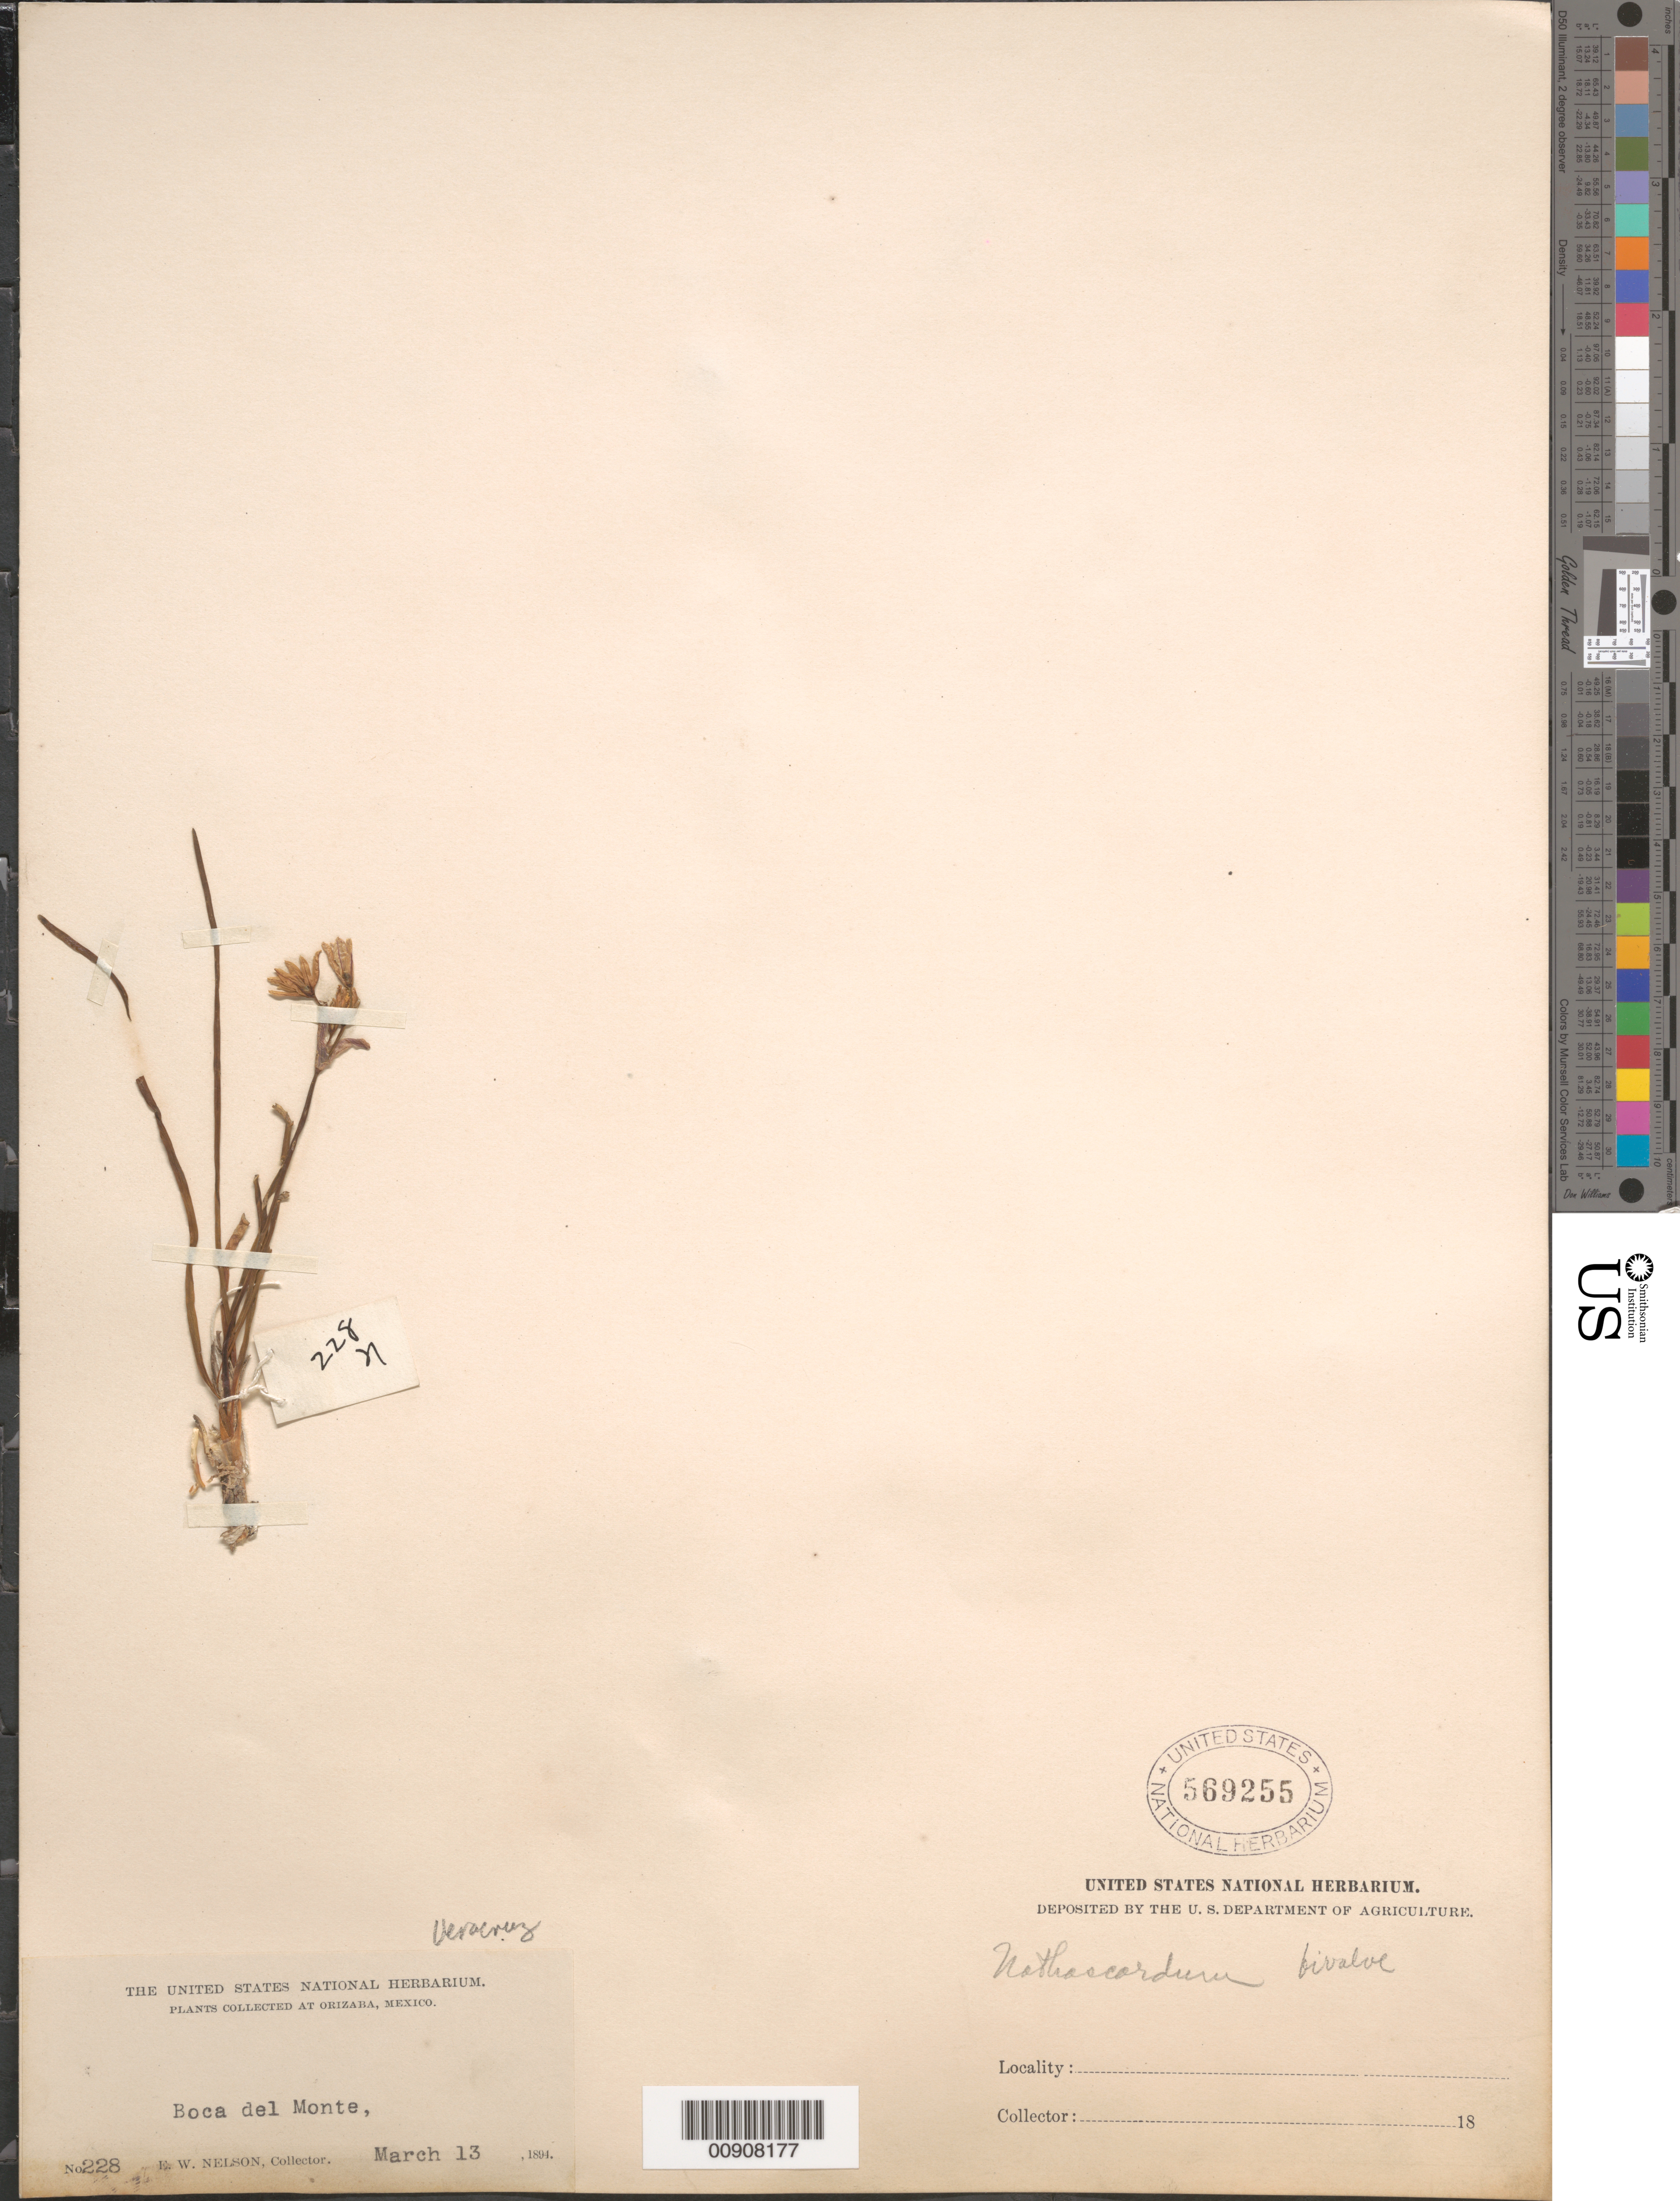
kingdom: Plantae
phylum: Tracheophyta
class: Liliopsida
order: Asparagales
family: Amaryllidaceae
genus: Nothoscordum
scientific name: Nothoscordum bivalve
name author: (L.) Britton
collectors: E. W. Nelson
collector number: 228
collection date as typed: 13 Mar 1894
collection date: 1894-03-13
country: Mexico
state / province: Veracruz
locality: Boca del Monte, Orizaba.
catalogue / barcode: US 569255